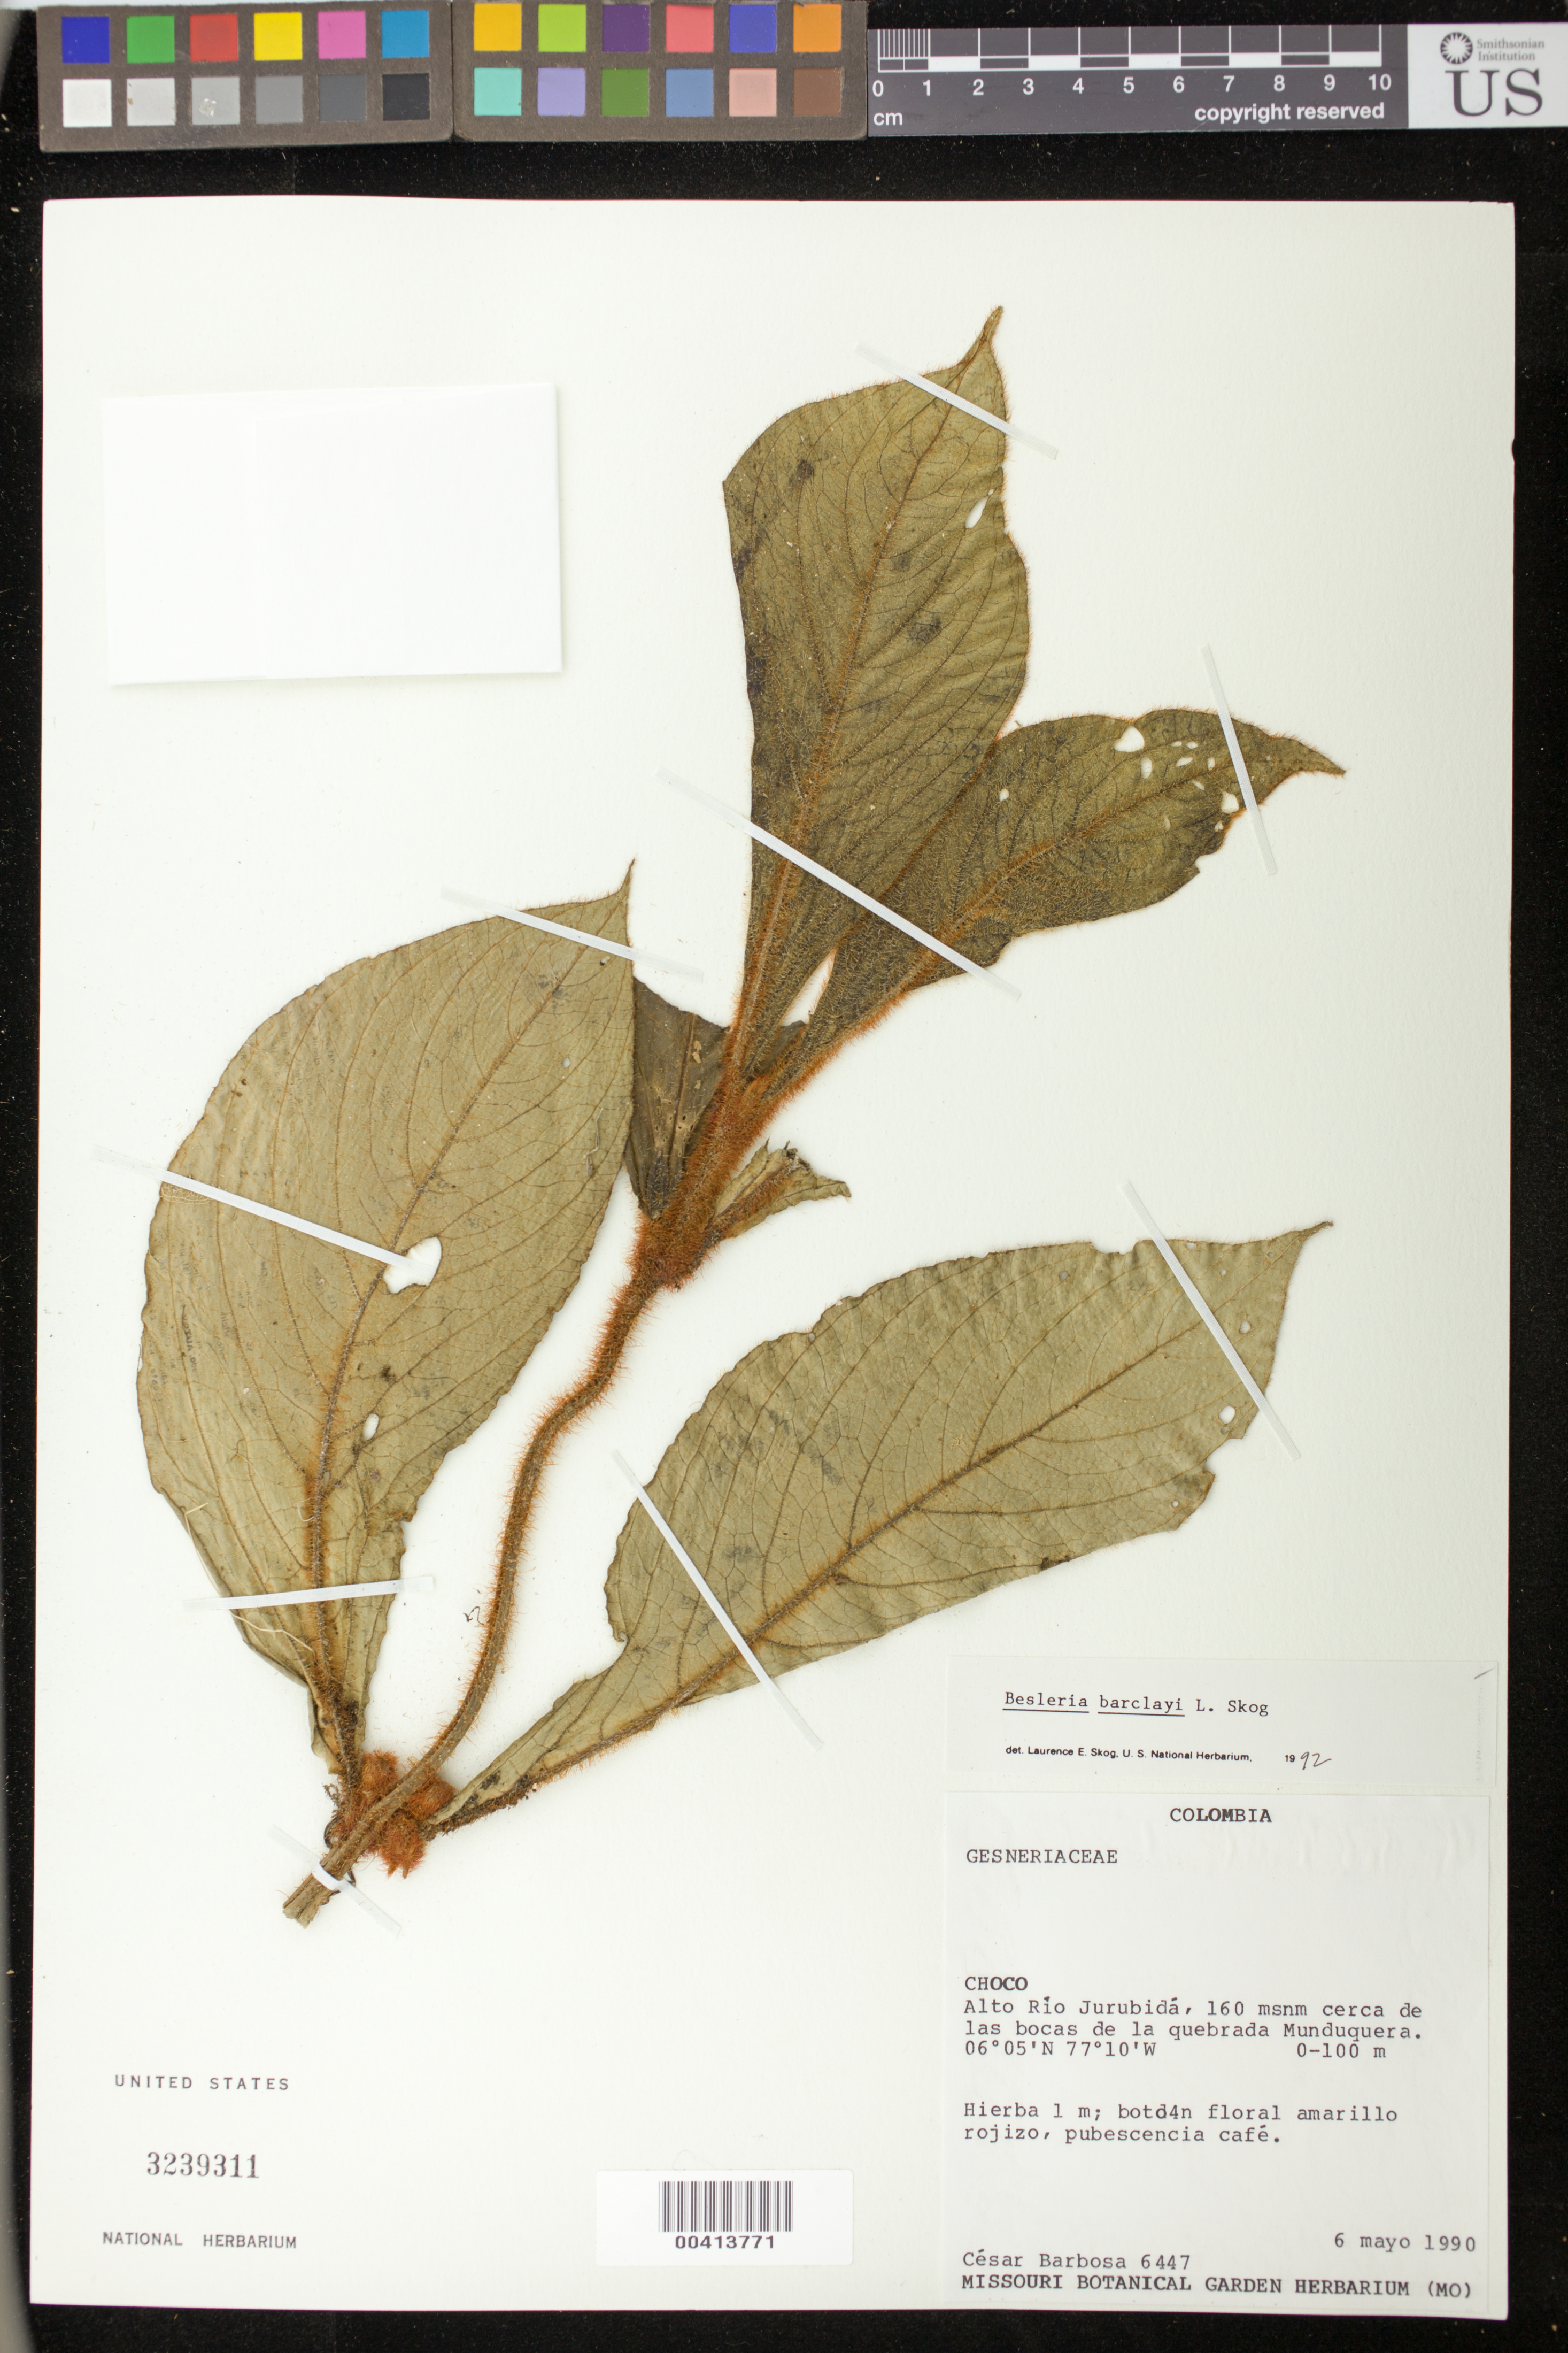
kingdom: Plantae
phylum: Tracheophyta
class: Magnoliopsida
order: Lamiales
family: Gesneriaceae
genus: Besleria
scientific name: Besleria barclayi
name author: L.E. Skog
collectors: C. E. Barbosa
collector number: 6447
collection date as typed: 06 May 1990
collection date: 1990-05-06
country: Colombia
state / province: Chocó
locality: Alto Rio Jurubida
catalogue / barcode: US 3239311